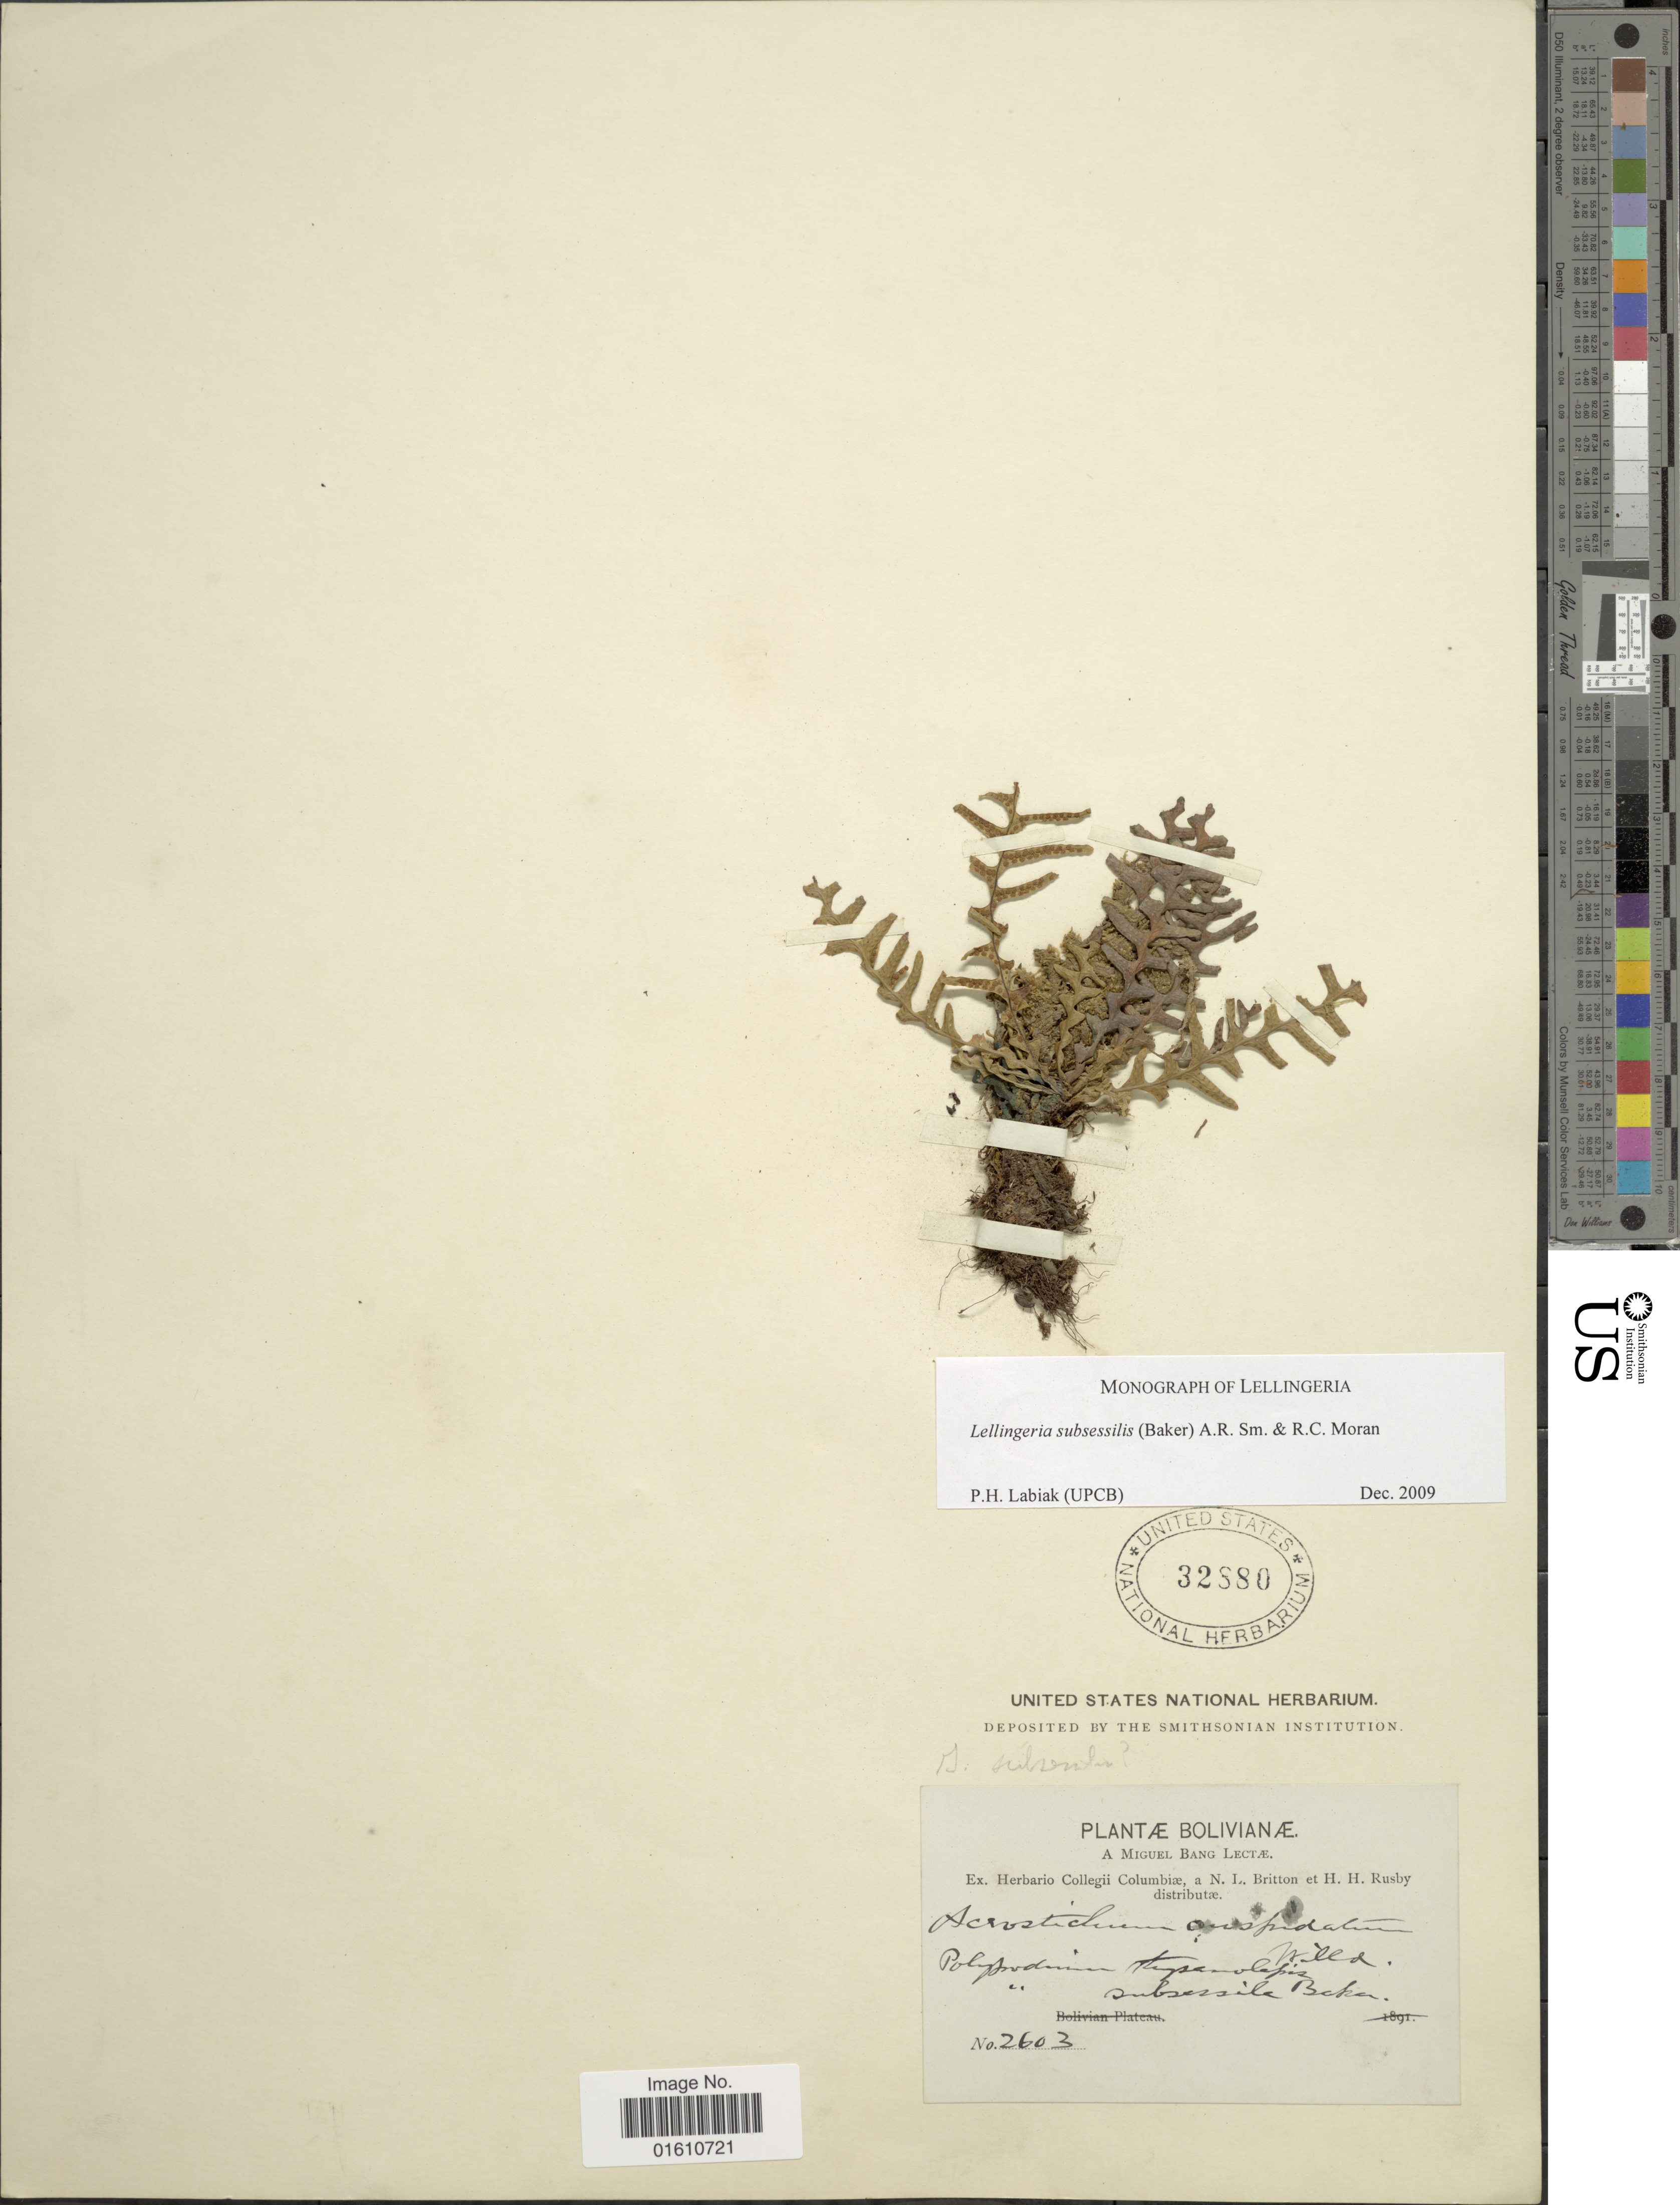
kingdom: Plantae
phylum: Tracheophyta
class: Polypodiopsida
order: Polypodiales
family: Polypodiaceae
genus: Lellingeria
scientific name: Lellingeria subsessilis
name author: (Baker) A.R. Sm. & R.C. Moran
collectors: M. Bang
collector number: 2603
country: Bolivia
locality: Bolivianae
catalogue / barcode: US 32880